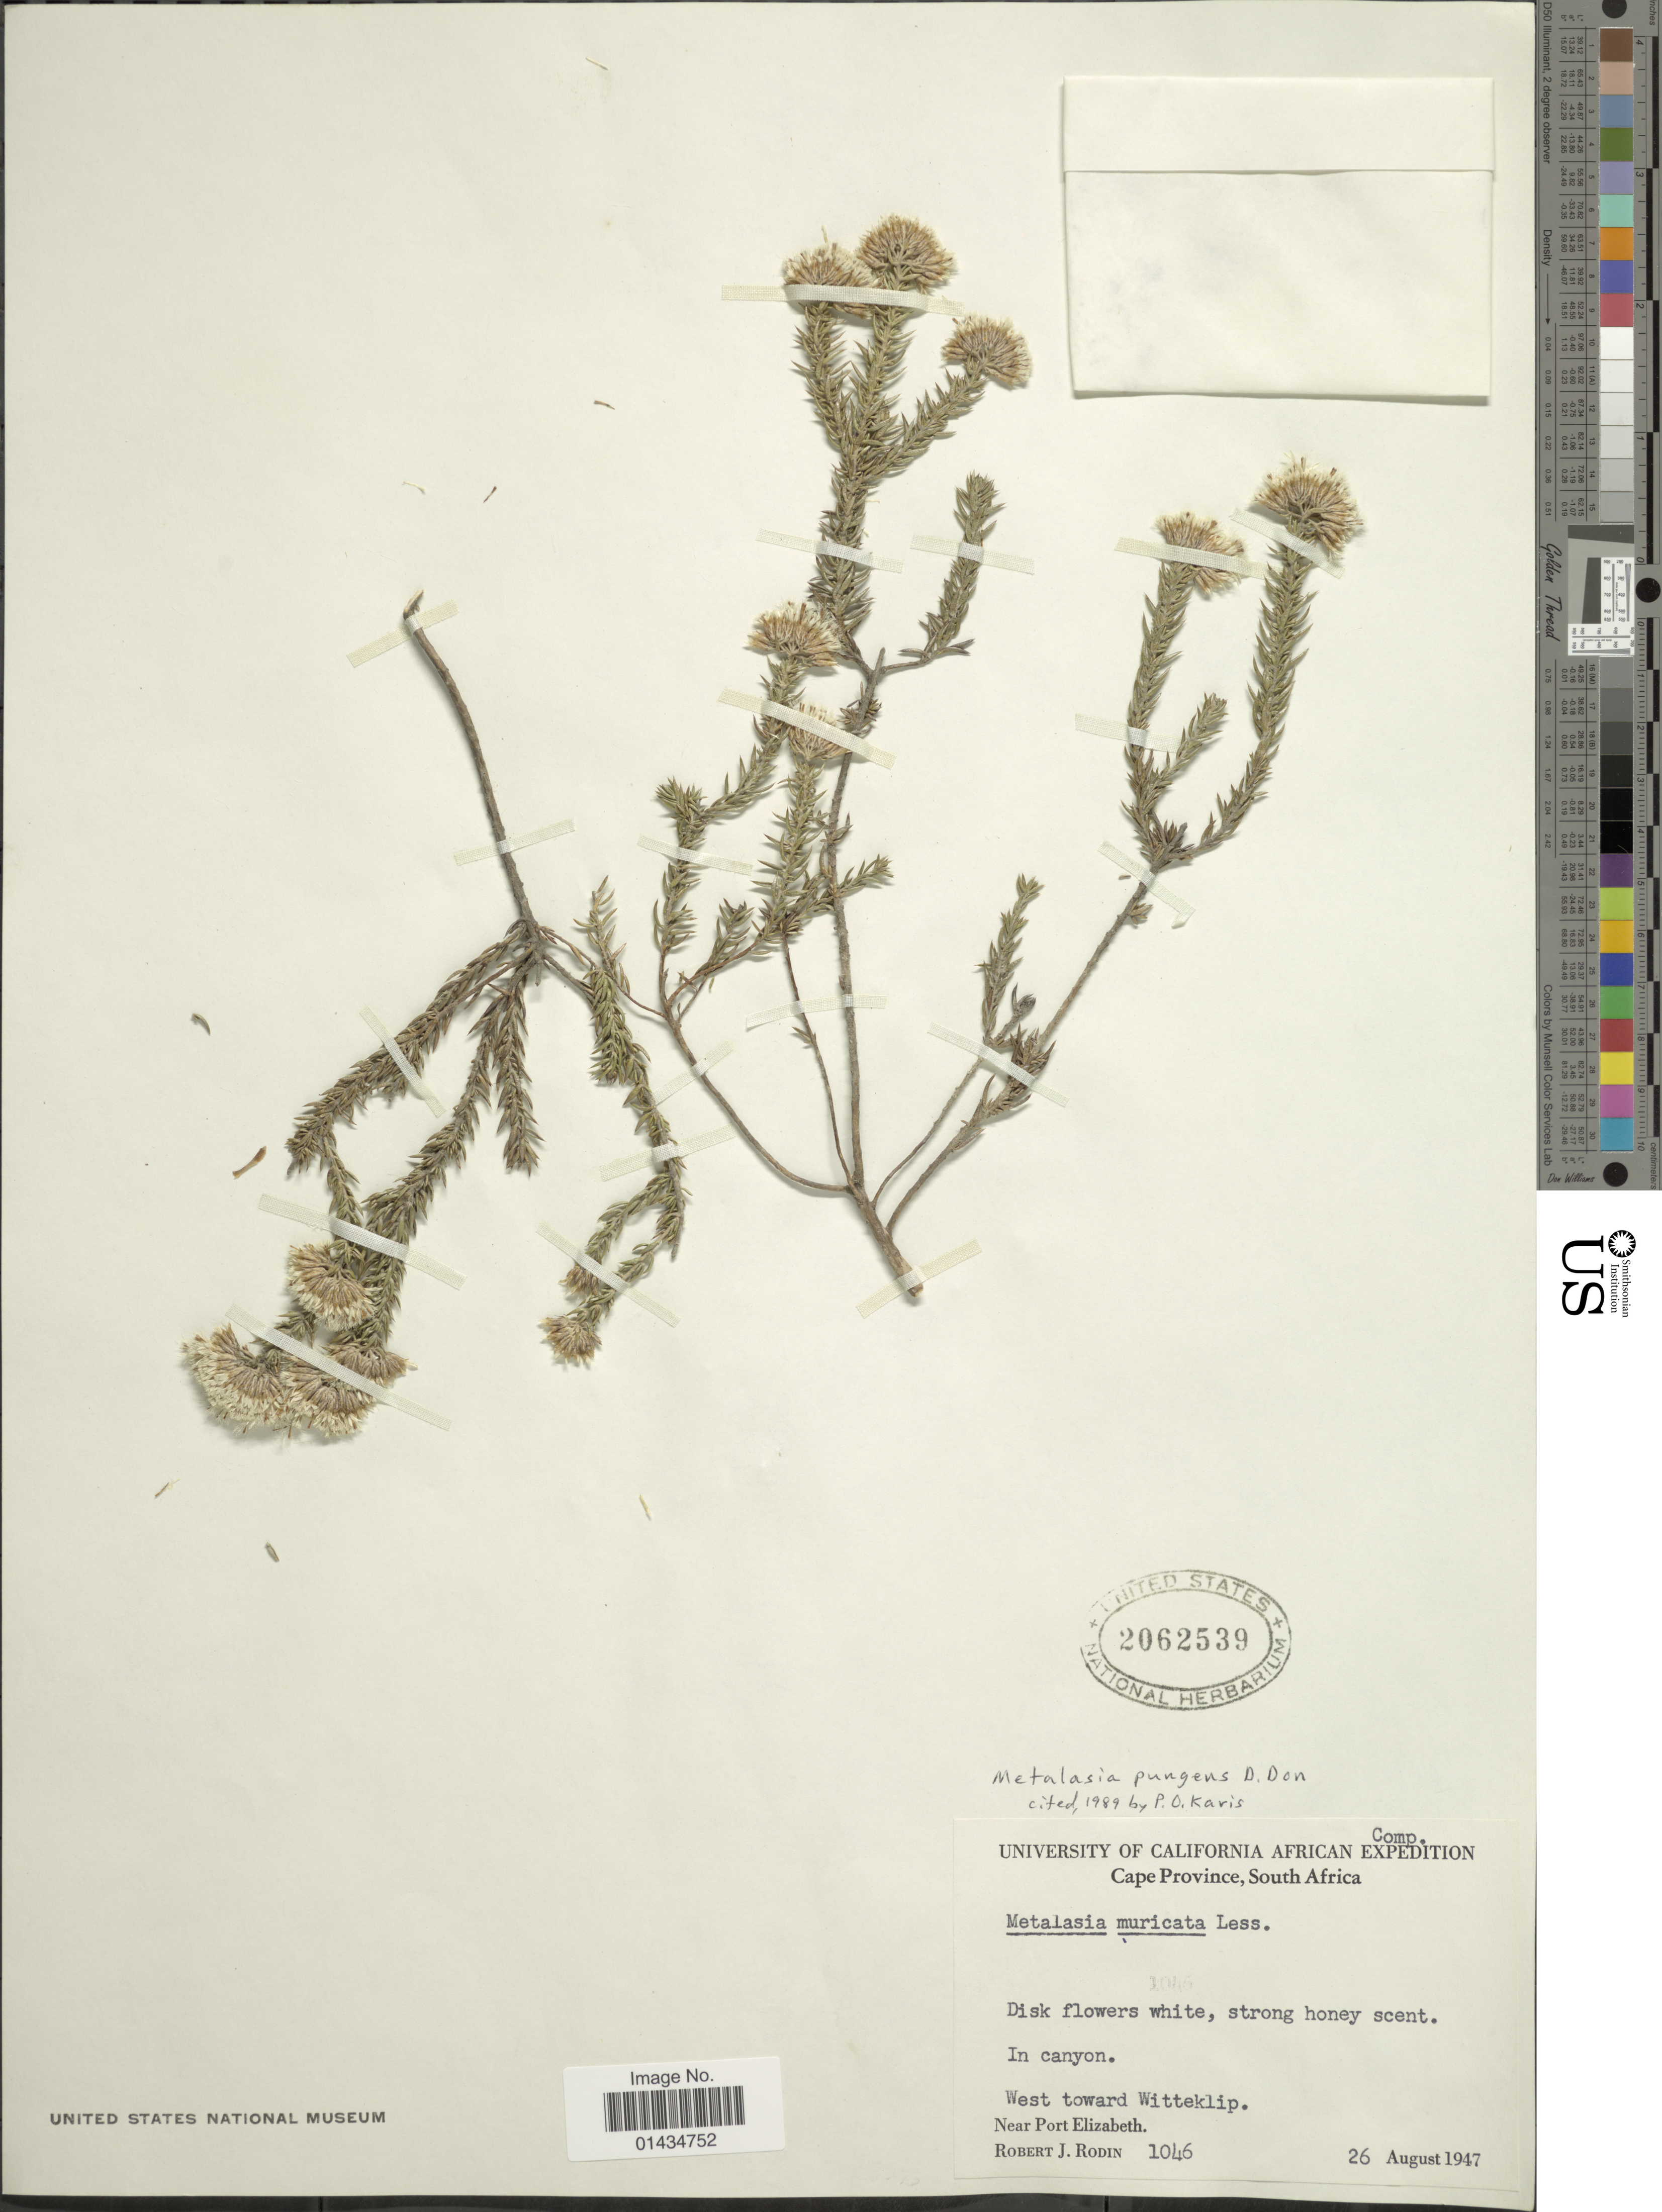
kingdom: Plantae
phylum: Tracheophyta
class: Magnoliopsida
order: Asterales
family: Asteraceae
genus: Metalasia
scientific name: Metalasia pungens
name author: D. Don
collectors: R. J. Rodin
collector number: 1046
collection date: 1947-08-26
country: South Africa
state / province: Eastern Cape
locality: In canyon, west toward Witteklip, near Port Elizabeth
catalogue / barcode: US 2062539